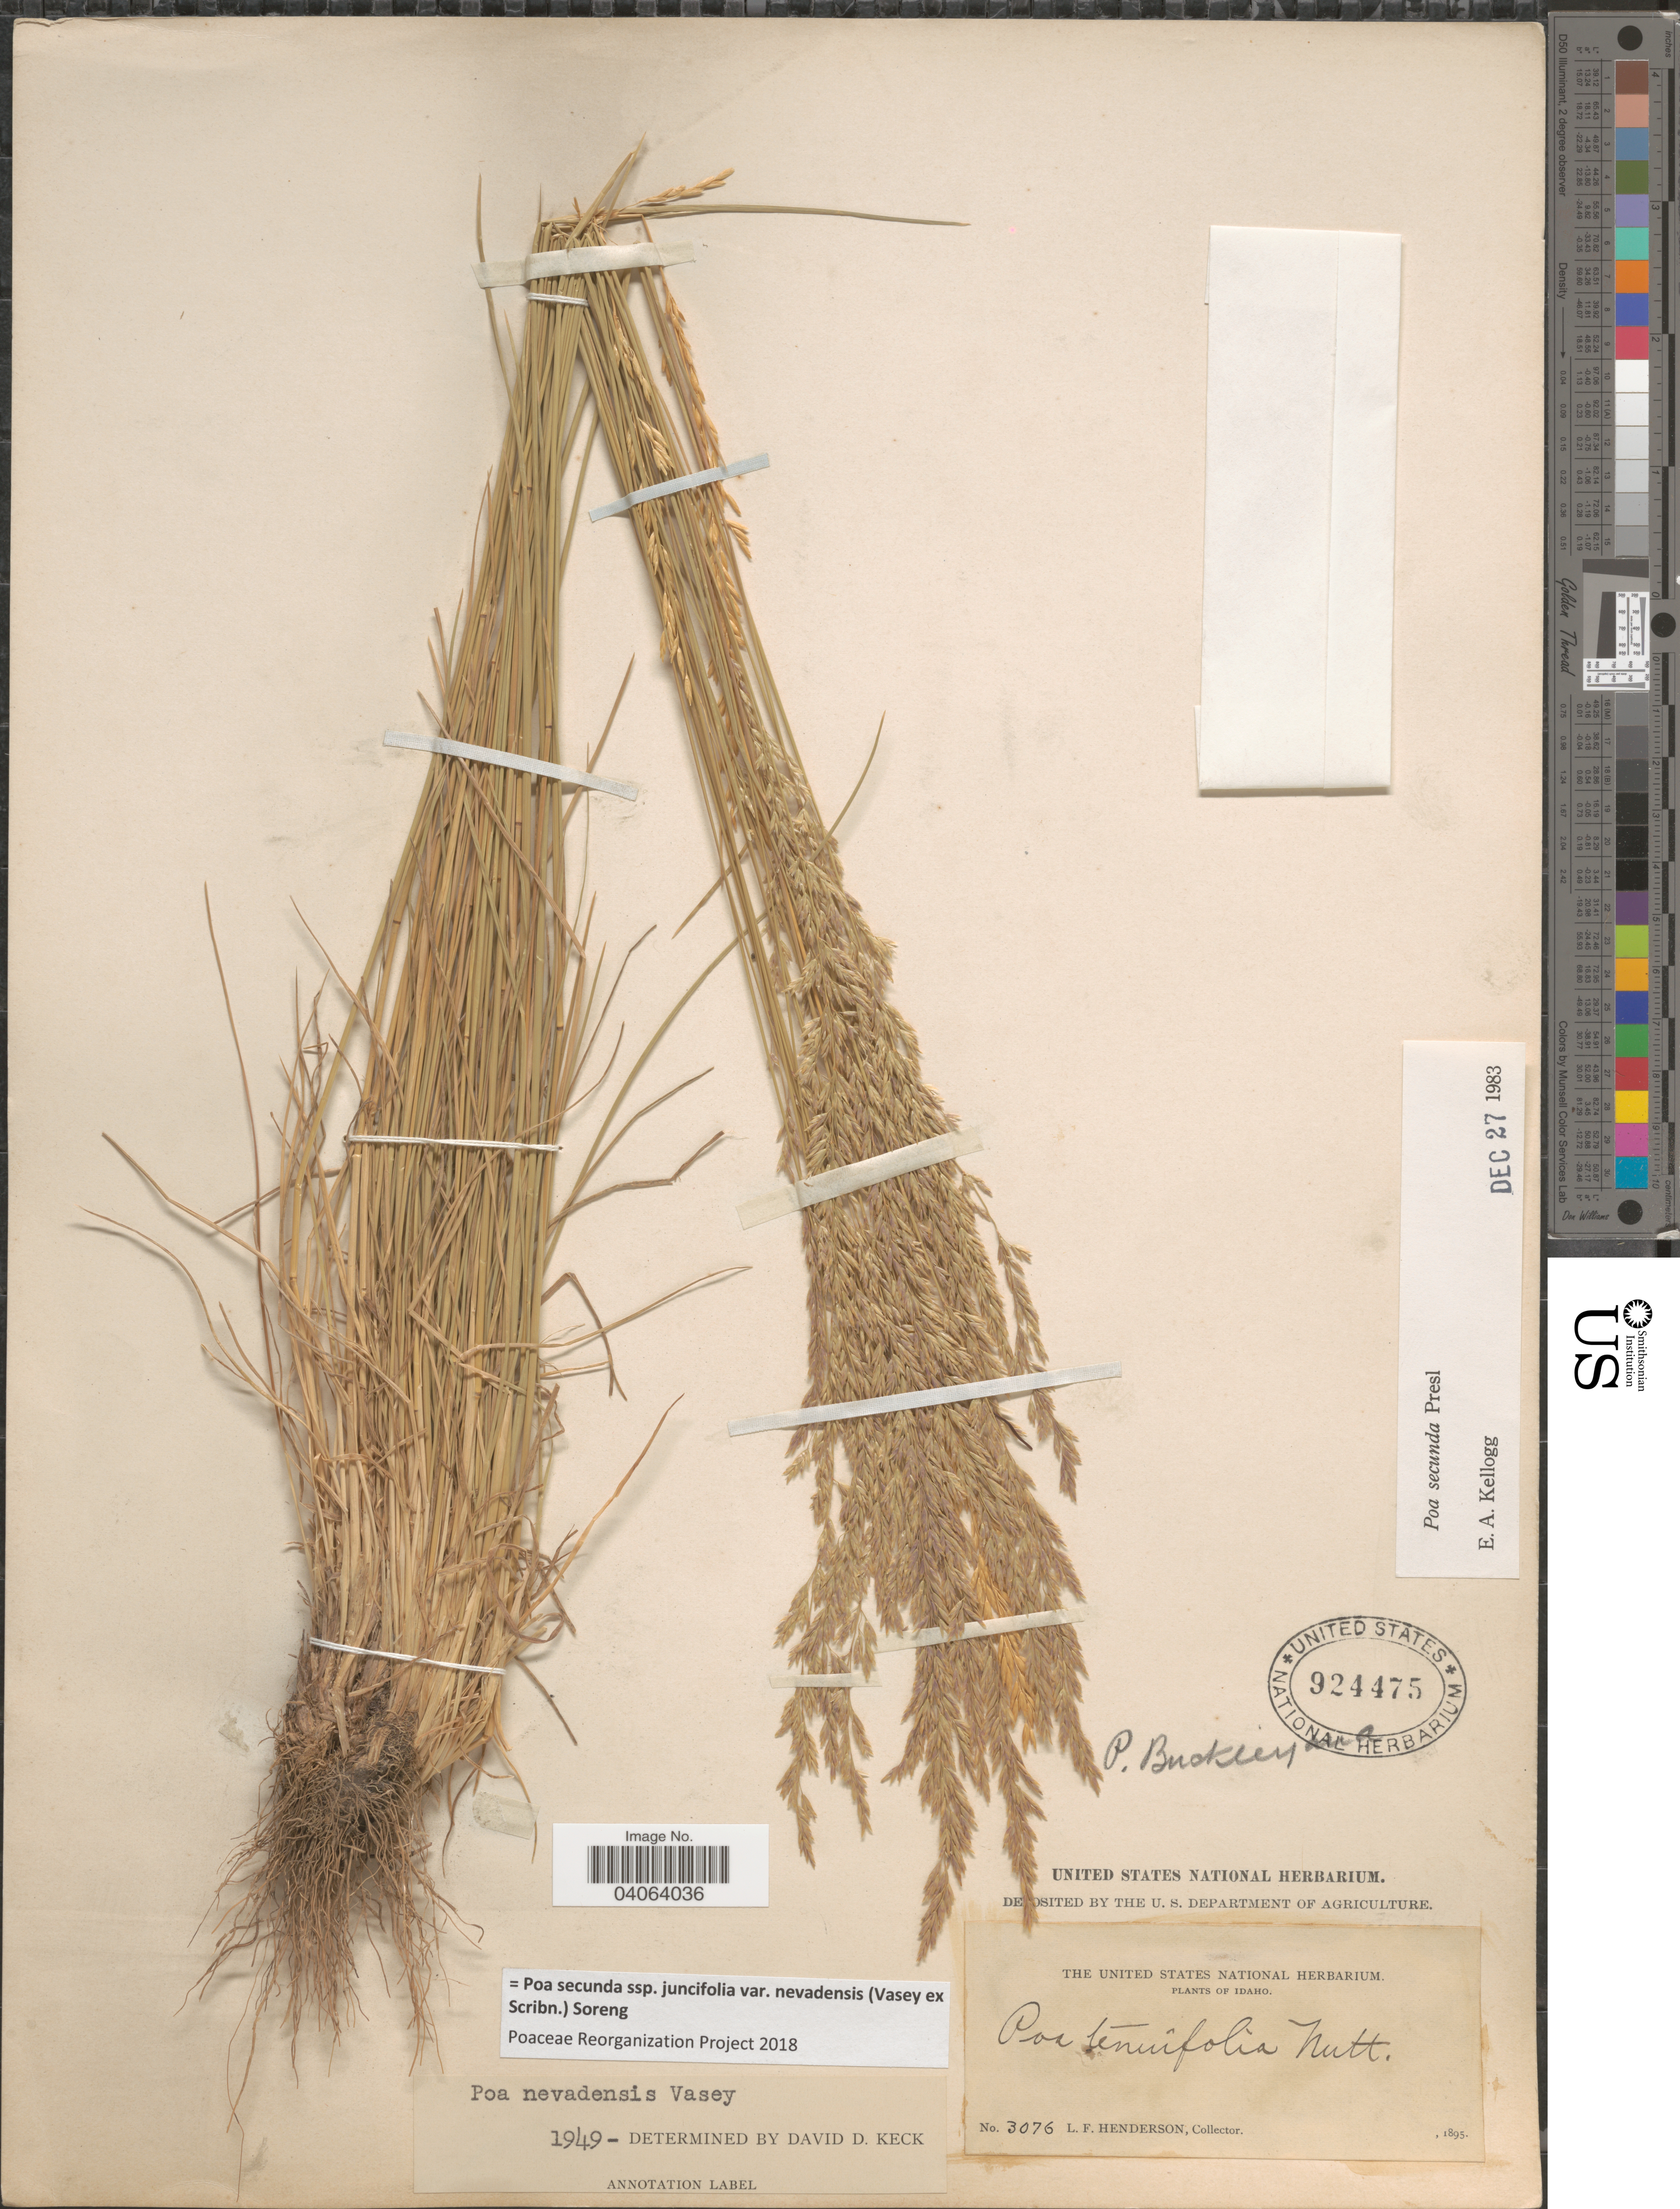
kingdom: Plantae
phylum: Tracheophyta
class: Liliopsida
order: Poales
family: Poaceae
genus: Poa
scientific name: Poa secunda subsp. juncifolia var. nevadensis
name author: (Vasey ex Scribn.) Soreng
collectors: L. Henderson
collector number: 3076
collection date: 1895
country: United States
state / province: Idaho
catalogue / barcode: US 924475